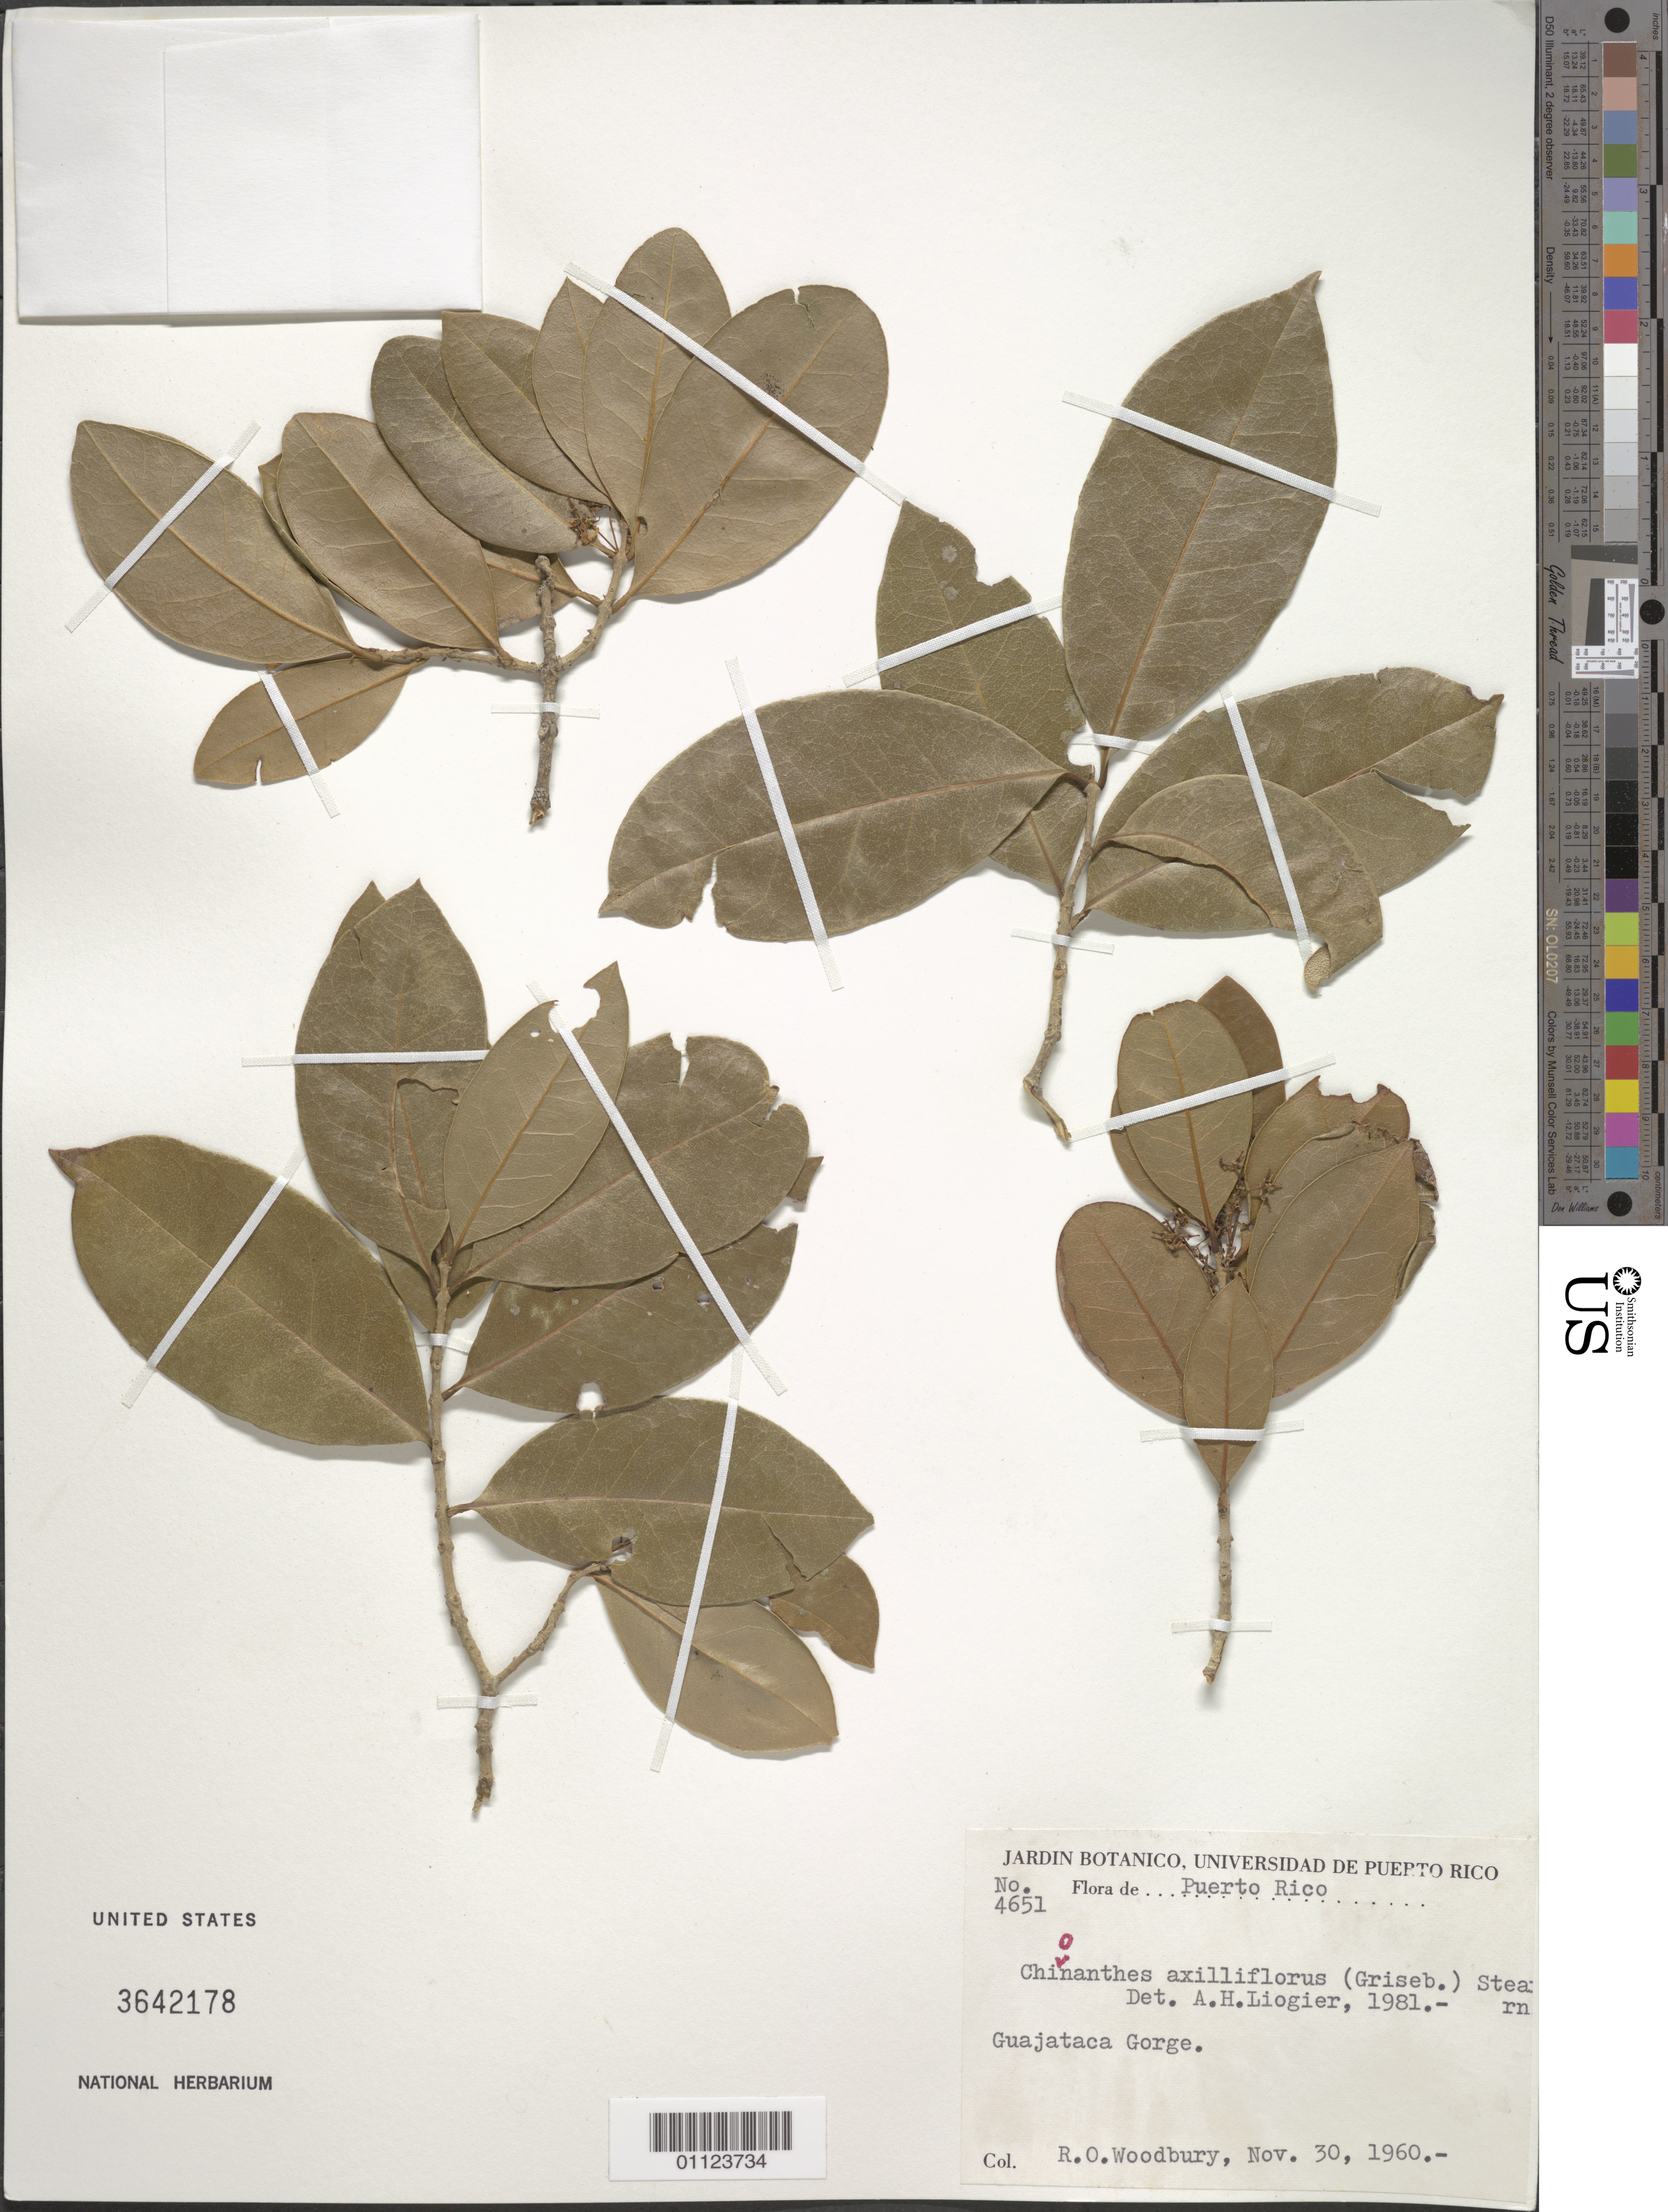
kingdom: Plantae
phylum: Tracheophyta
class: Magnoliopsida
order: Lamiales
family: Oleaceae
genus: Chionanthus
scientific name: Chionanthus axilliflorus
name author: (Griseb.) Stearn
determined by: Liogier, Alain H.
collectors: R. O. Woodbury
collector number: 4651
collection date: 1960-11-30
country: Puerto Rico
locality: Guajataca Gorge.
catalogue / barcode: US 3642178